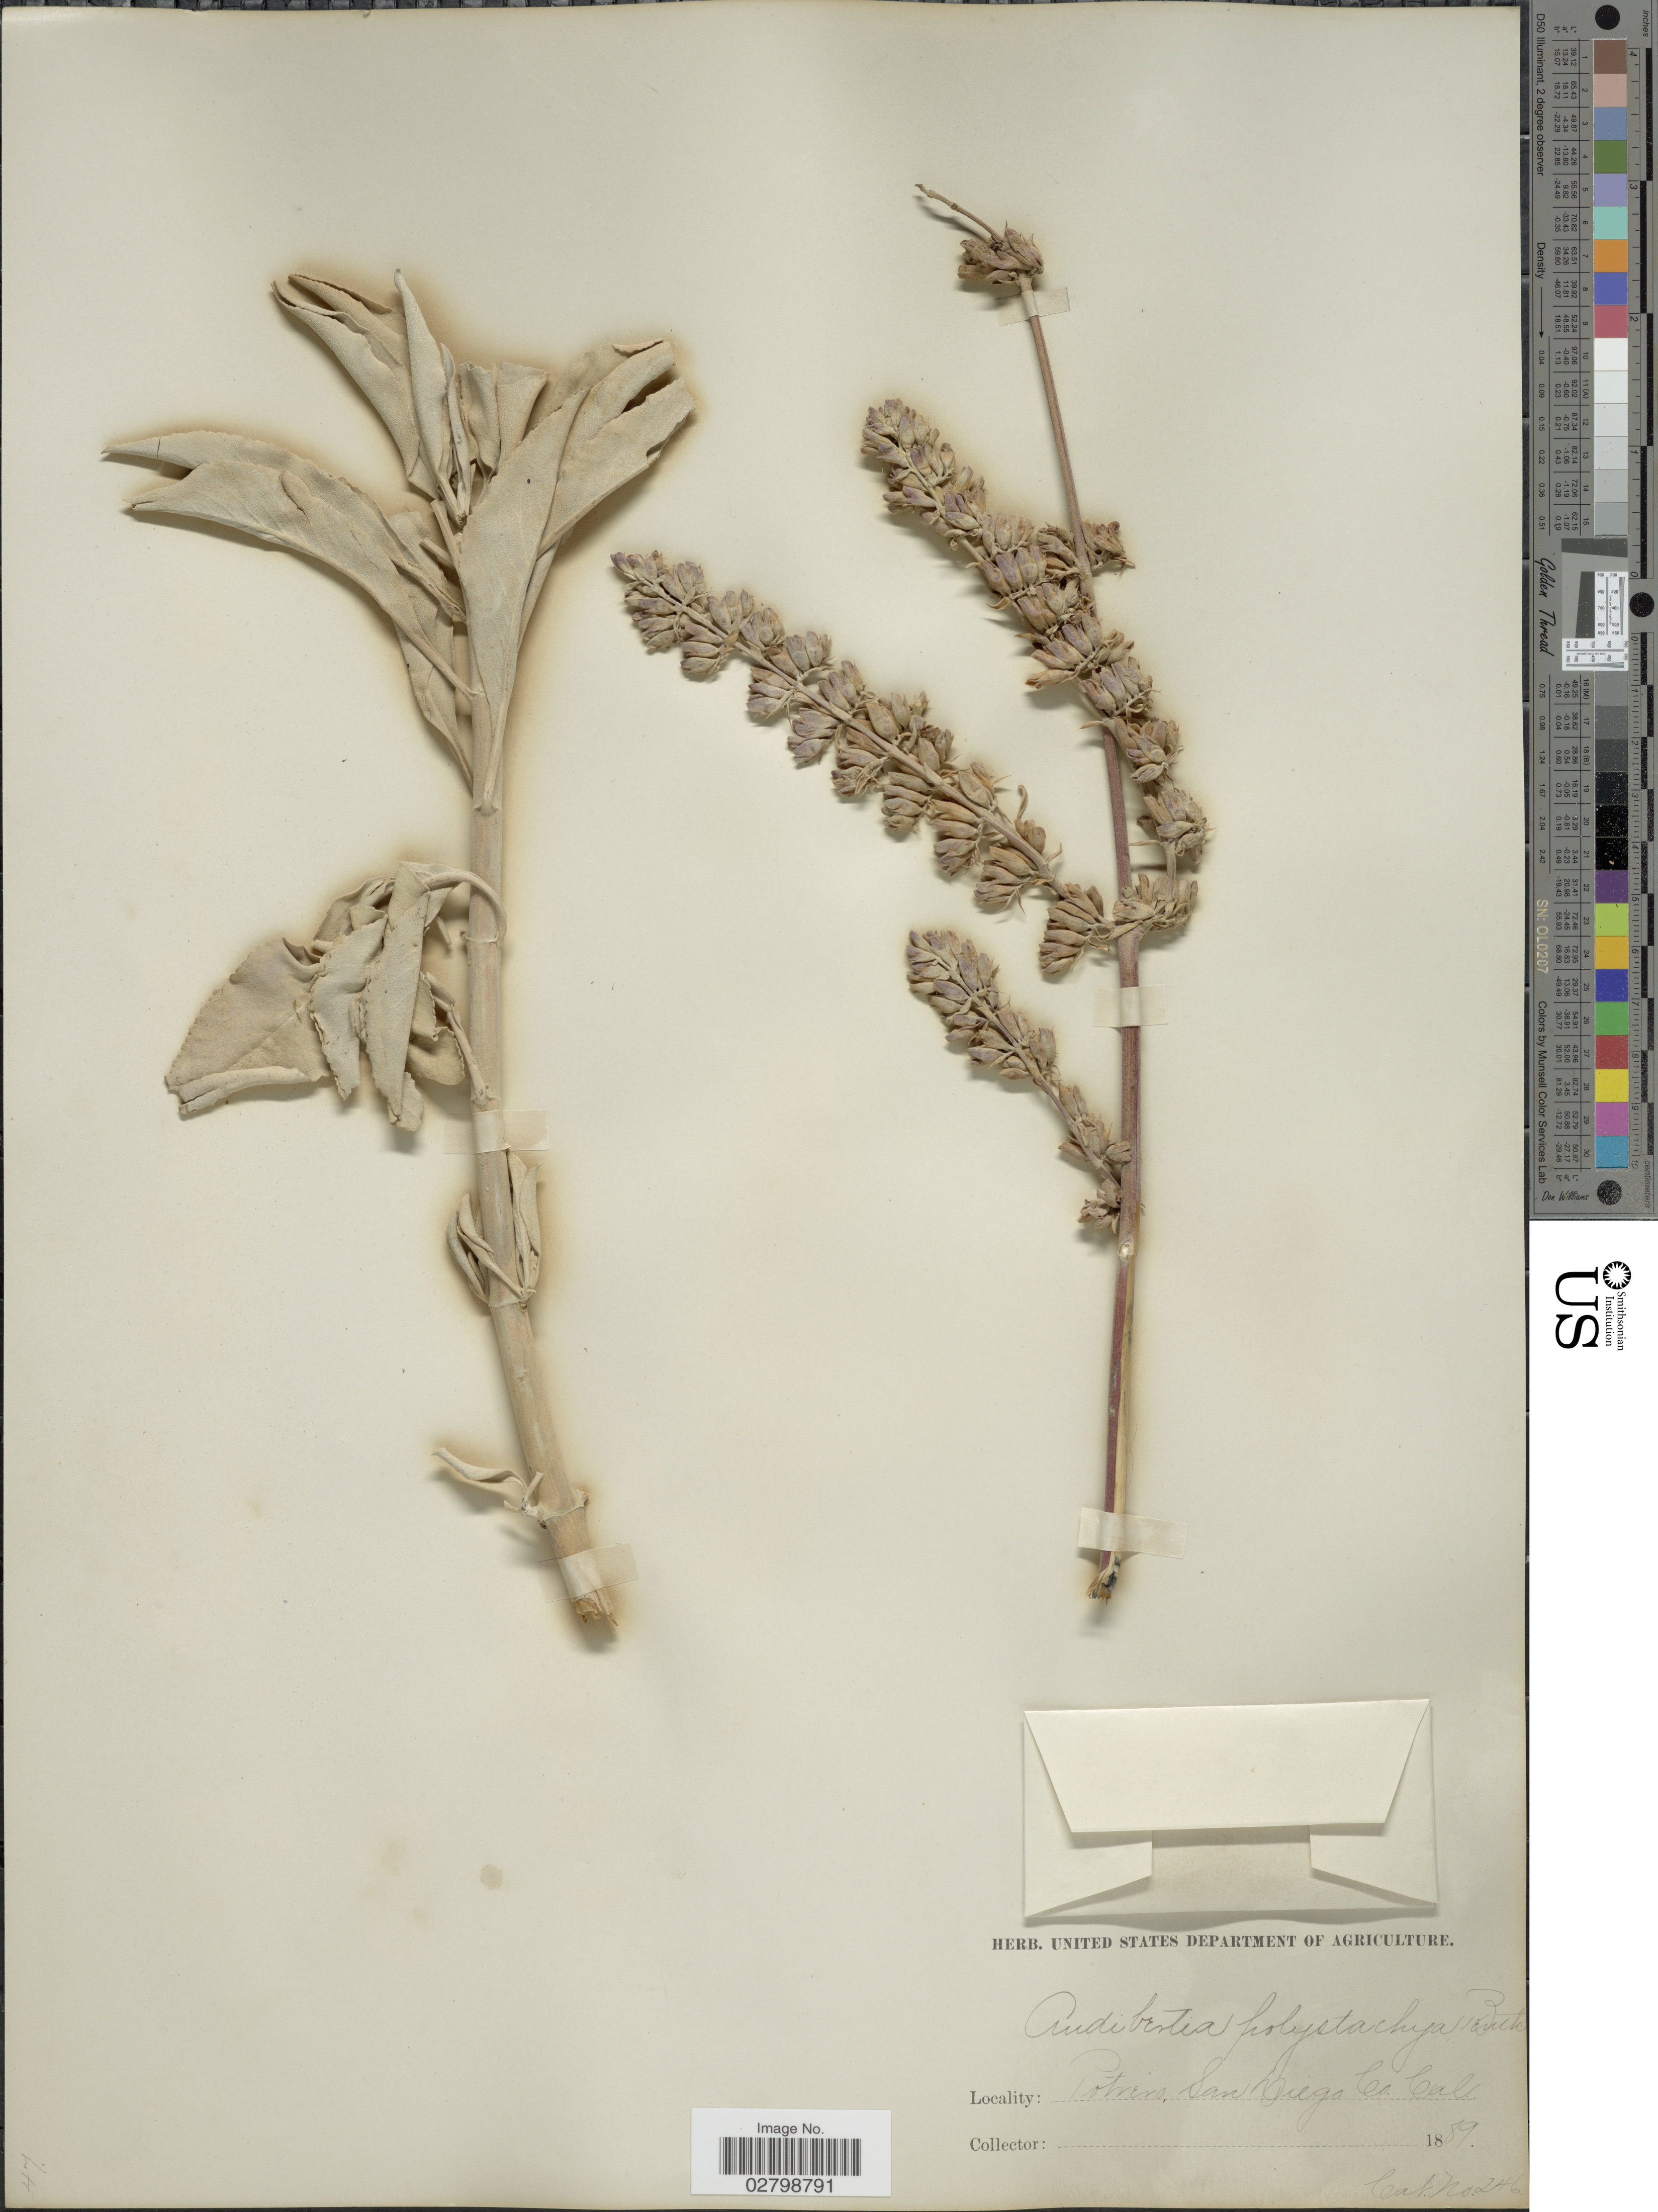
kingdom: Plantae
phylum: Tracheophyta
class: Magnoliopsida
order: Lamiales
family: Lamiaceae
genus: Salvia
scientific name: Salvia apiana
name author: Jeps.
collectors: Facchini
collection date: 1889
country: United States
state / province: California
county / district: San Diego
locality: Potrero, San Diego Co., Cal.